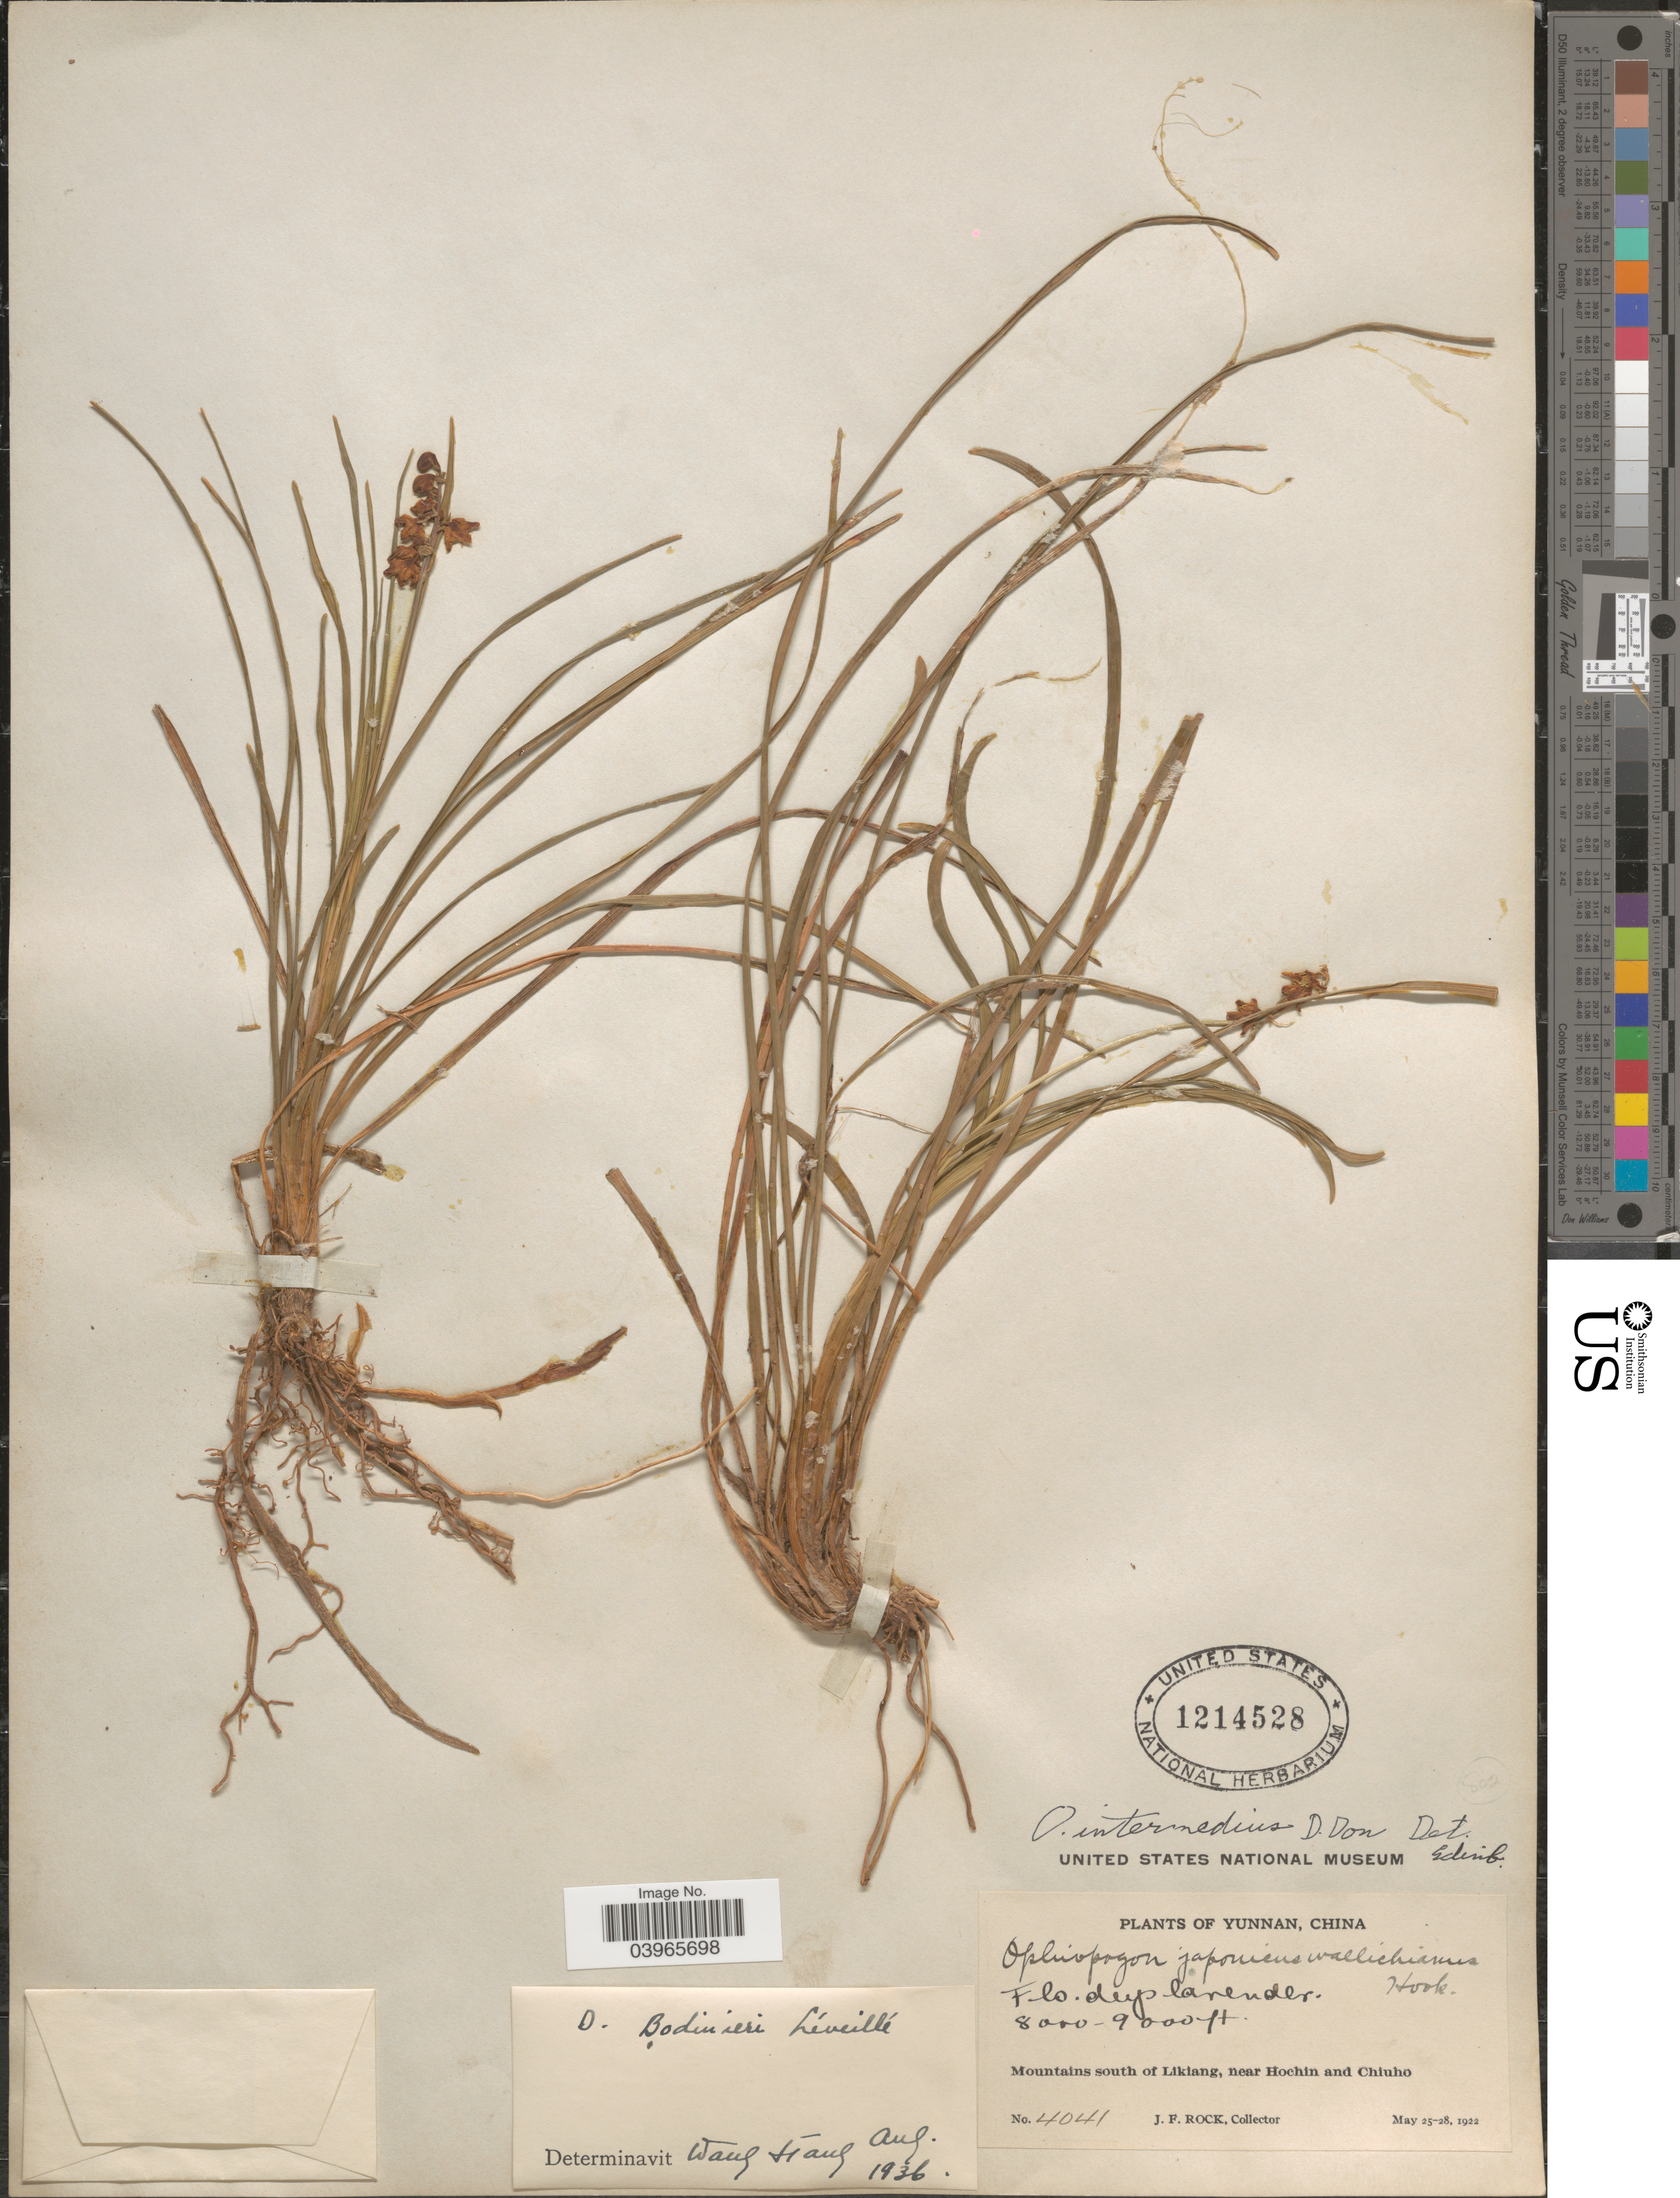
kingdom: Plantae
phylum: Tracheophyta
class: Liliopsida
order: Asparagales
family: Asparagaceae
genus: Ophiopogon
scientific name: Ophiopogon bodinieri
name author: H. Lév.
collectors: J. Rock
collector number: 4041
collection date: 1922-05-25/1922-05-28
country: China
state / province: Yunnan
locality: Mountains south of Likiang, near Hochin and Chiuho.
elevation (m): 2438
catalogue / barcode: US 1214528